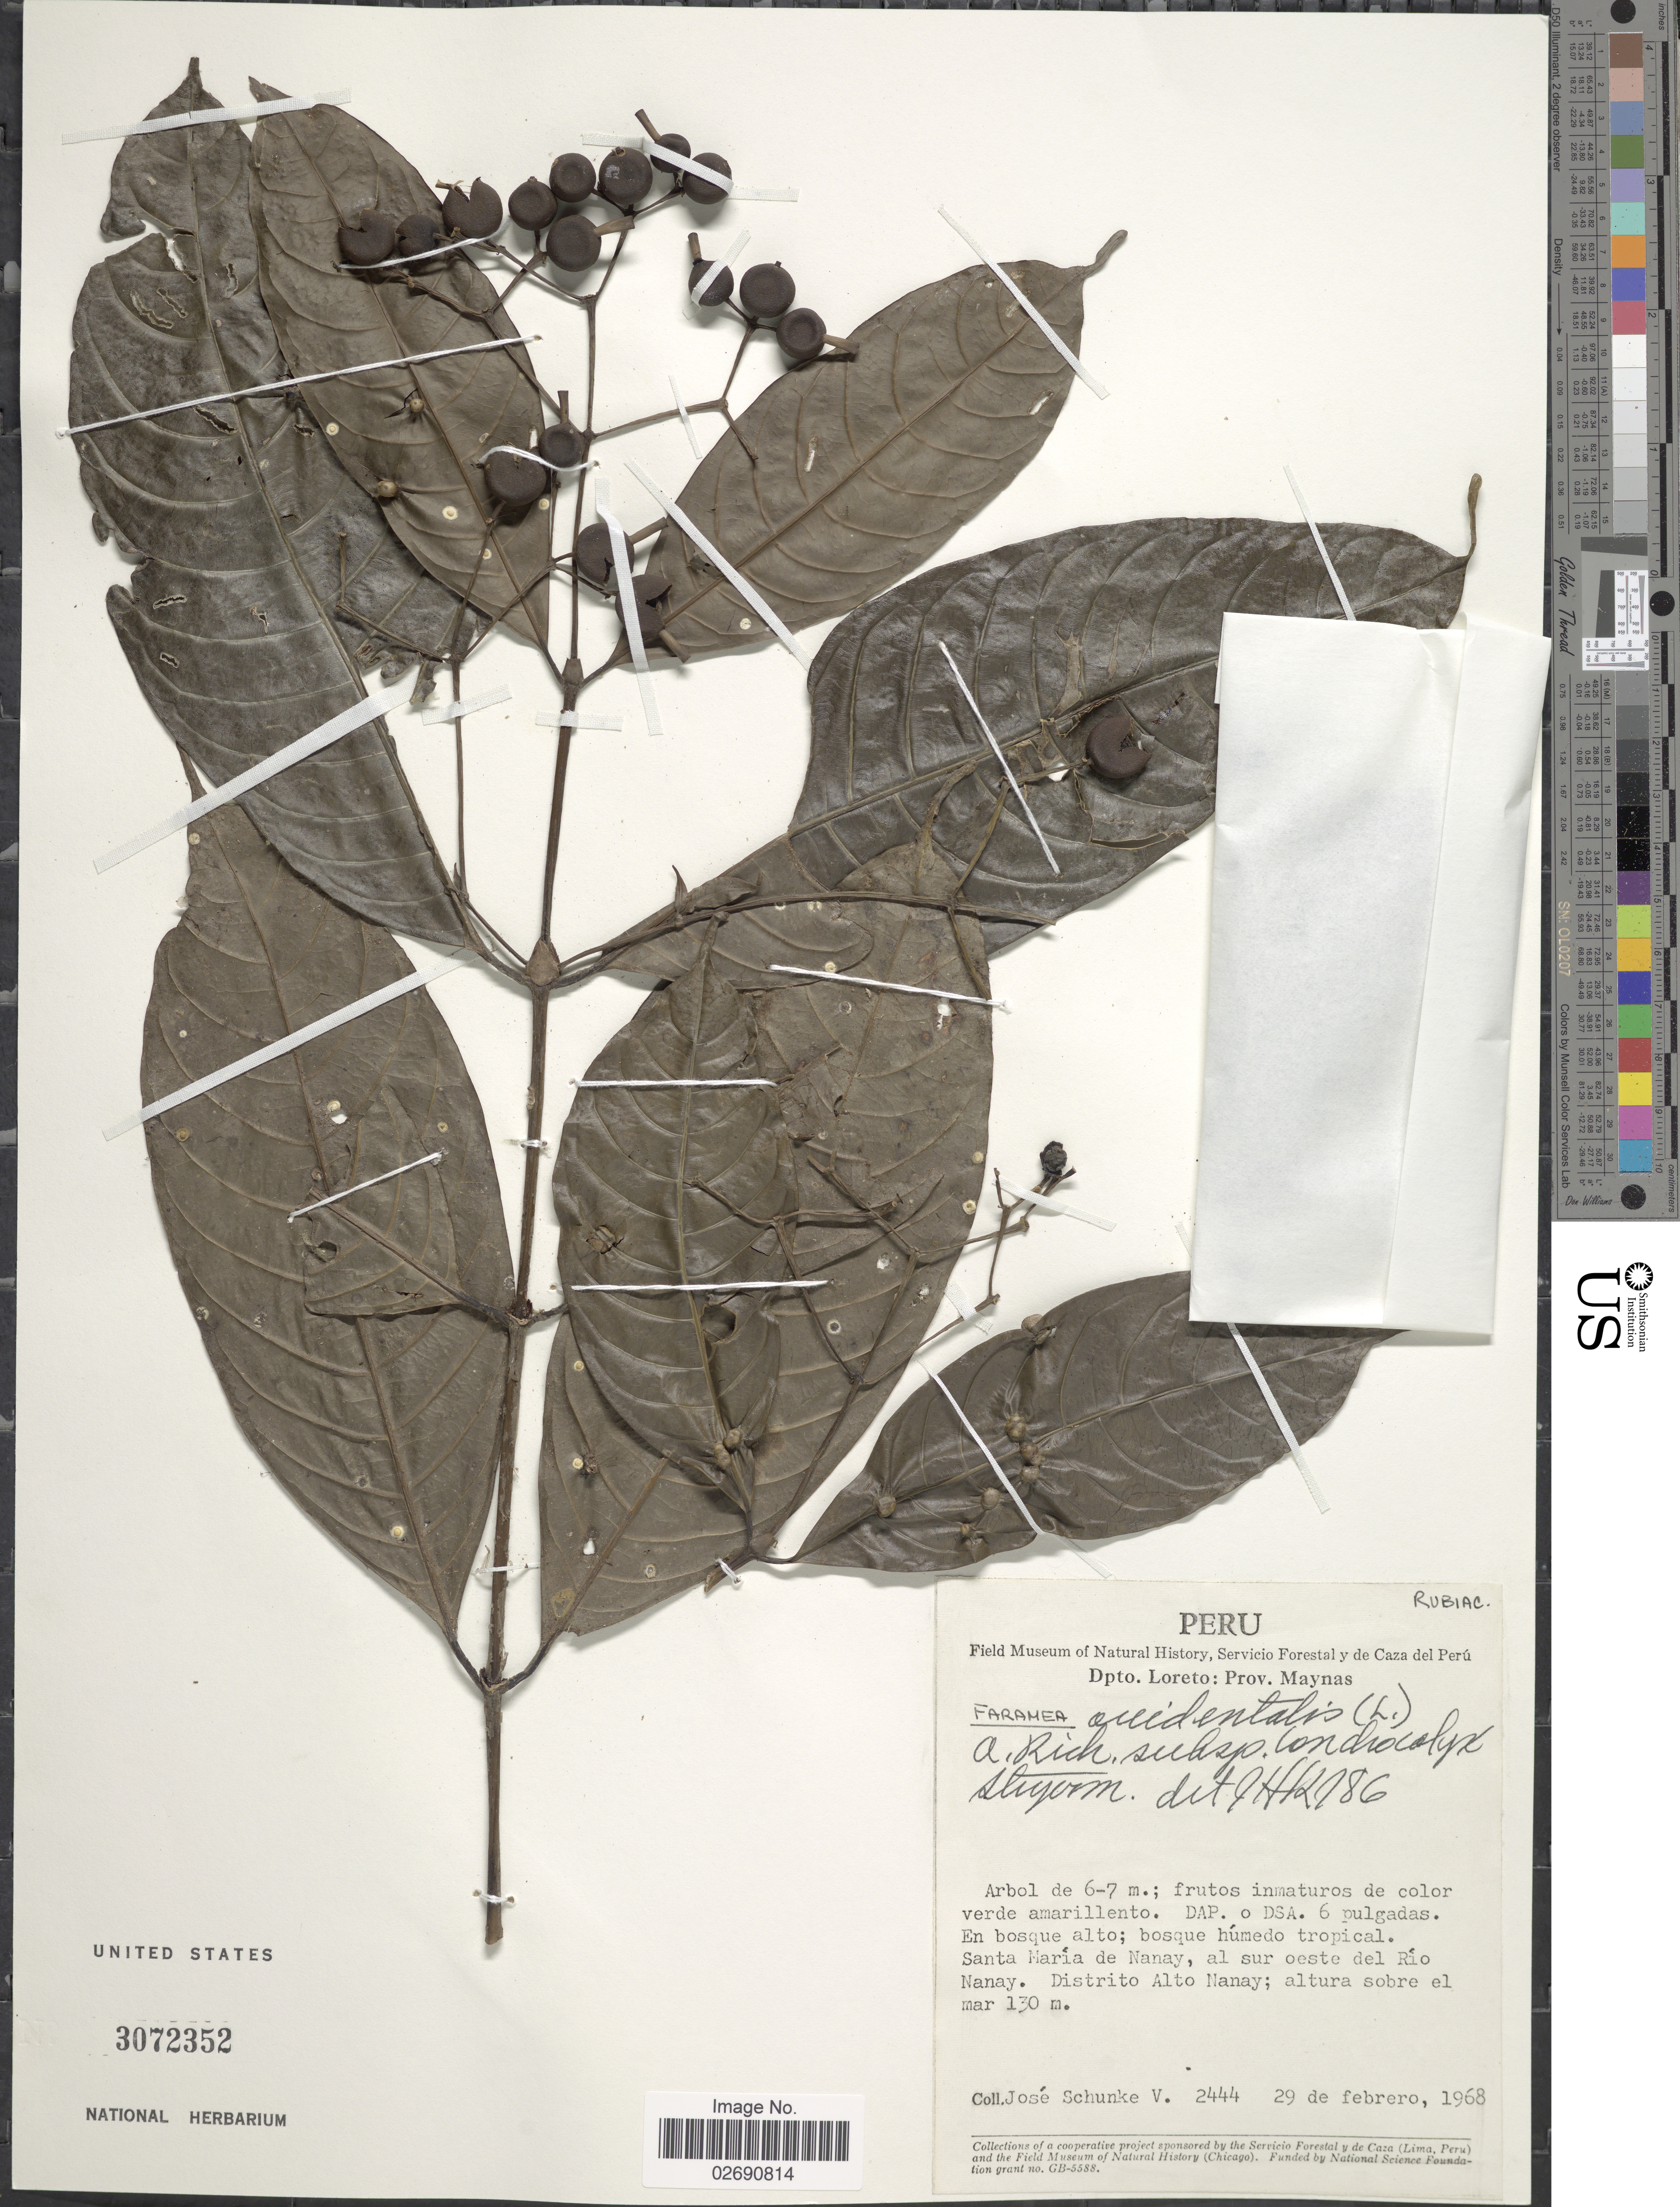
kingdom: Plantae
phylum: Tracheophyta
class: Magnoliopsida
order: Gentianales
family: Rubiaceae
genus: Faramea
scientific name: Faramea occidentalis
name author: (L.) A. Rich.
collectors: J. Schunke Vigo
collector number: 2444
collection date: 1968-02-29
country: Peru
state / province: Loreto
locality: Dpto. Loreto: Prov. Maynas, En bosque alto; bosque húmedo tropical. Santa María de Nanay, al sur oeste del Río Nanay. Distrito Alto Nanay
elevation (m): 130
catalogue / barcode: US 3072352